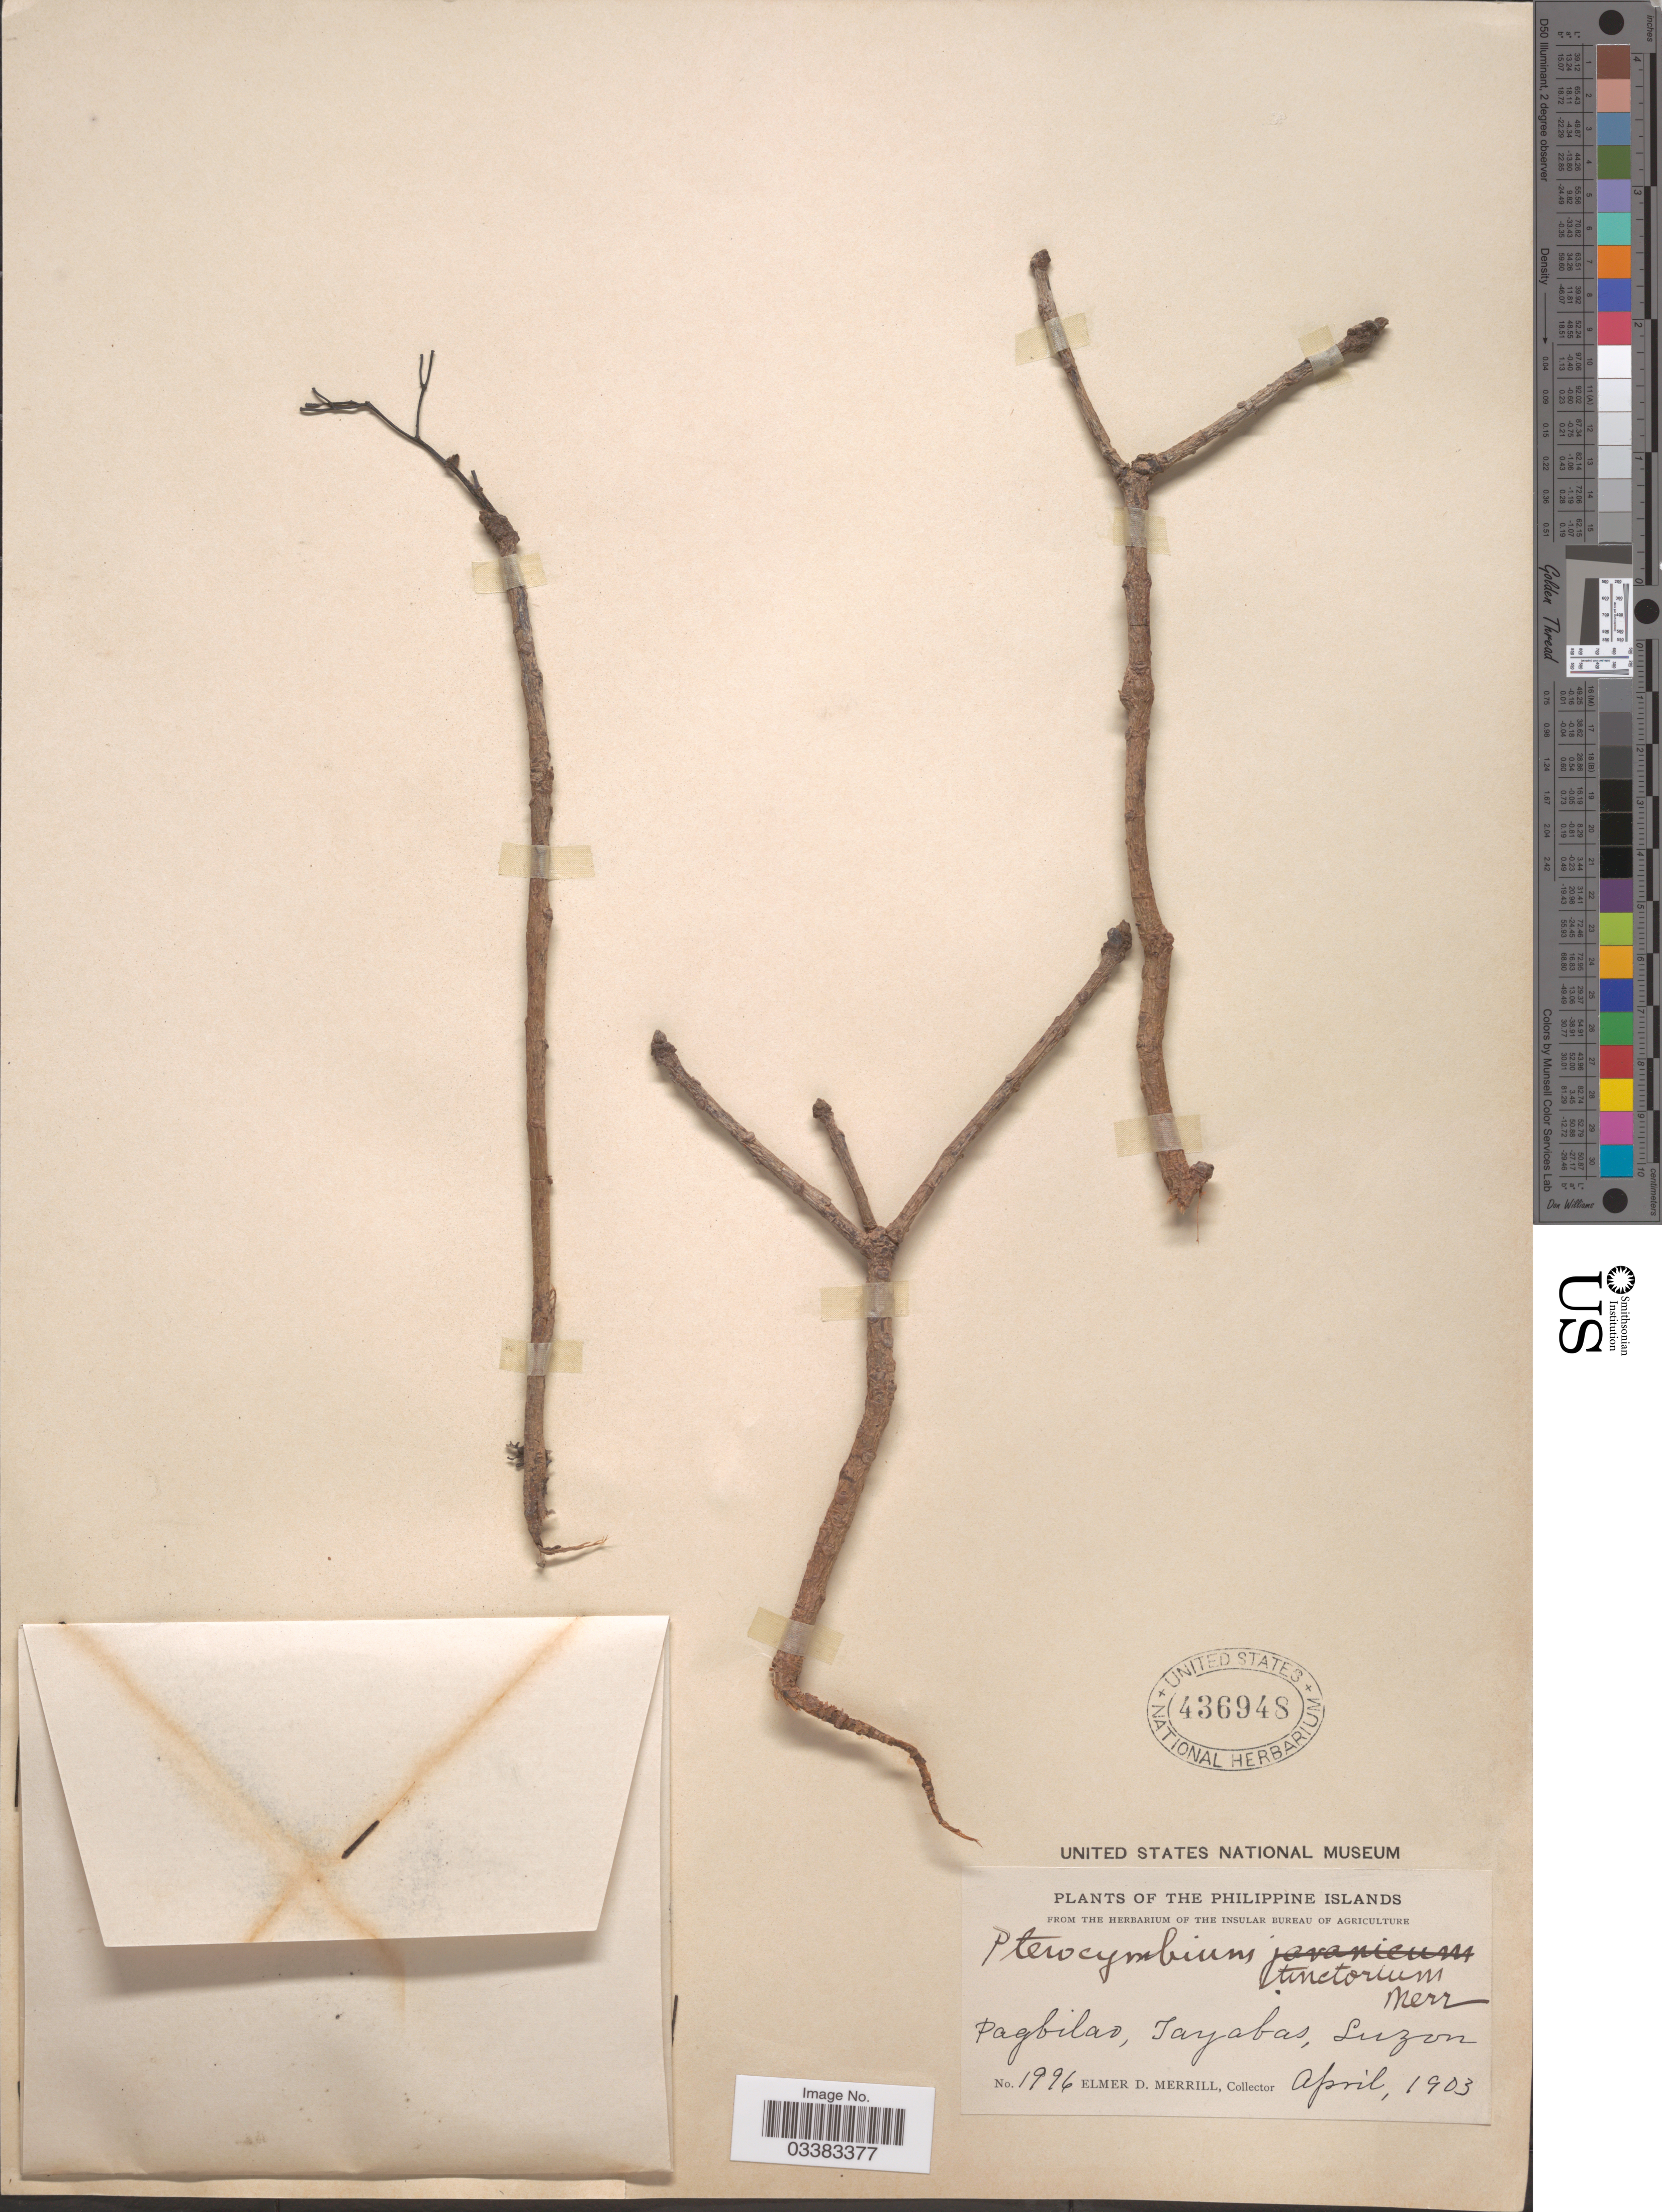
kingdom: Plantae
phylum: Tracheophyta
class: Magnoliopsida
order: Malvales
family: Malvaceae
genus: Pterocymbium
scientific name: Pterocymbium tinctorium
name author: Merr.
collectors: E. D. Merrill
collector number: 1996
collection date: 1903-04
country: Philippines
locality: The Philippine Islands. Pagbilao, Tayabas, Luzon.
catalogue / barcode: US 436948